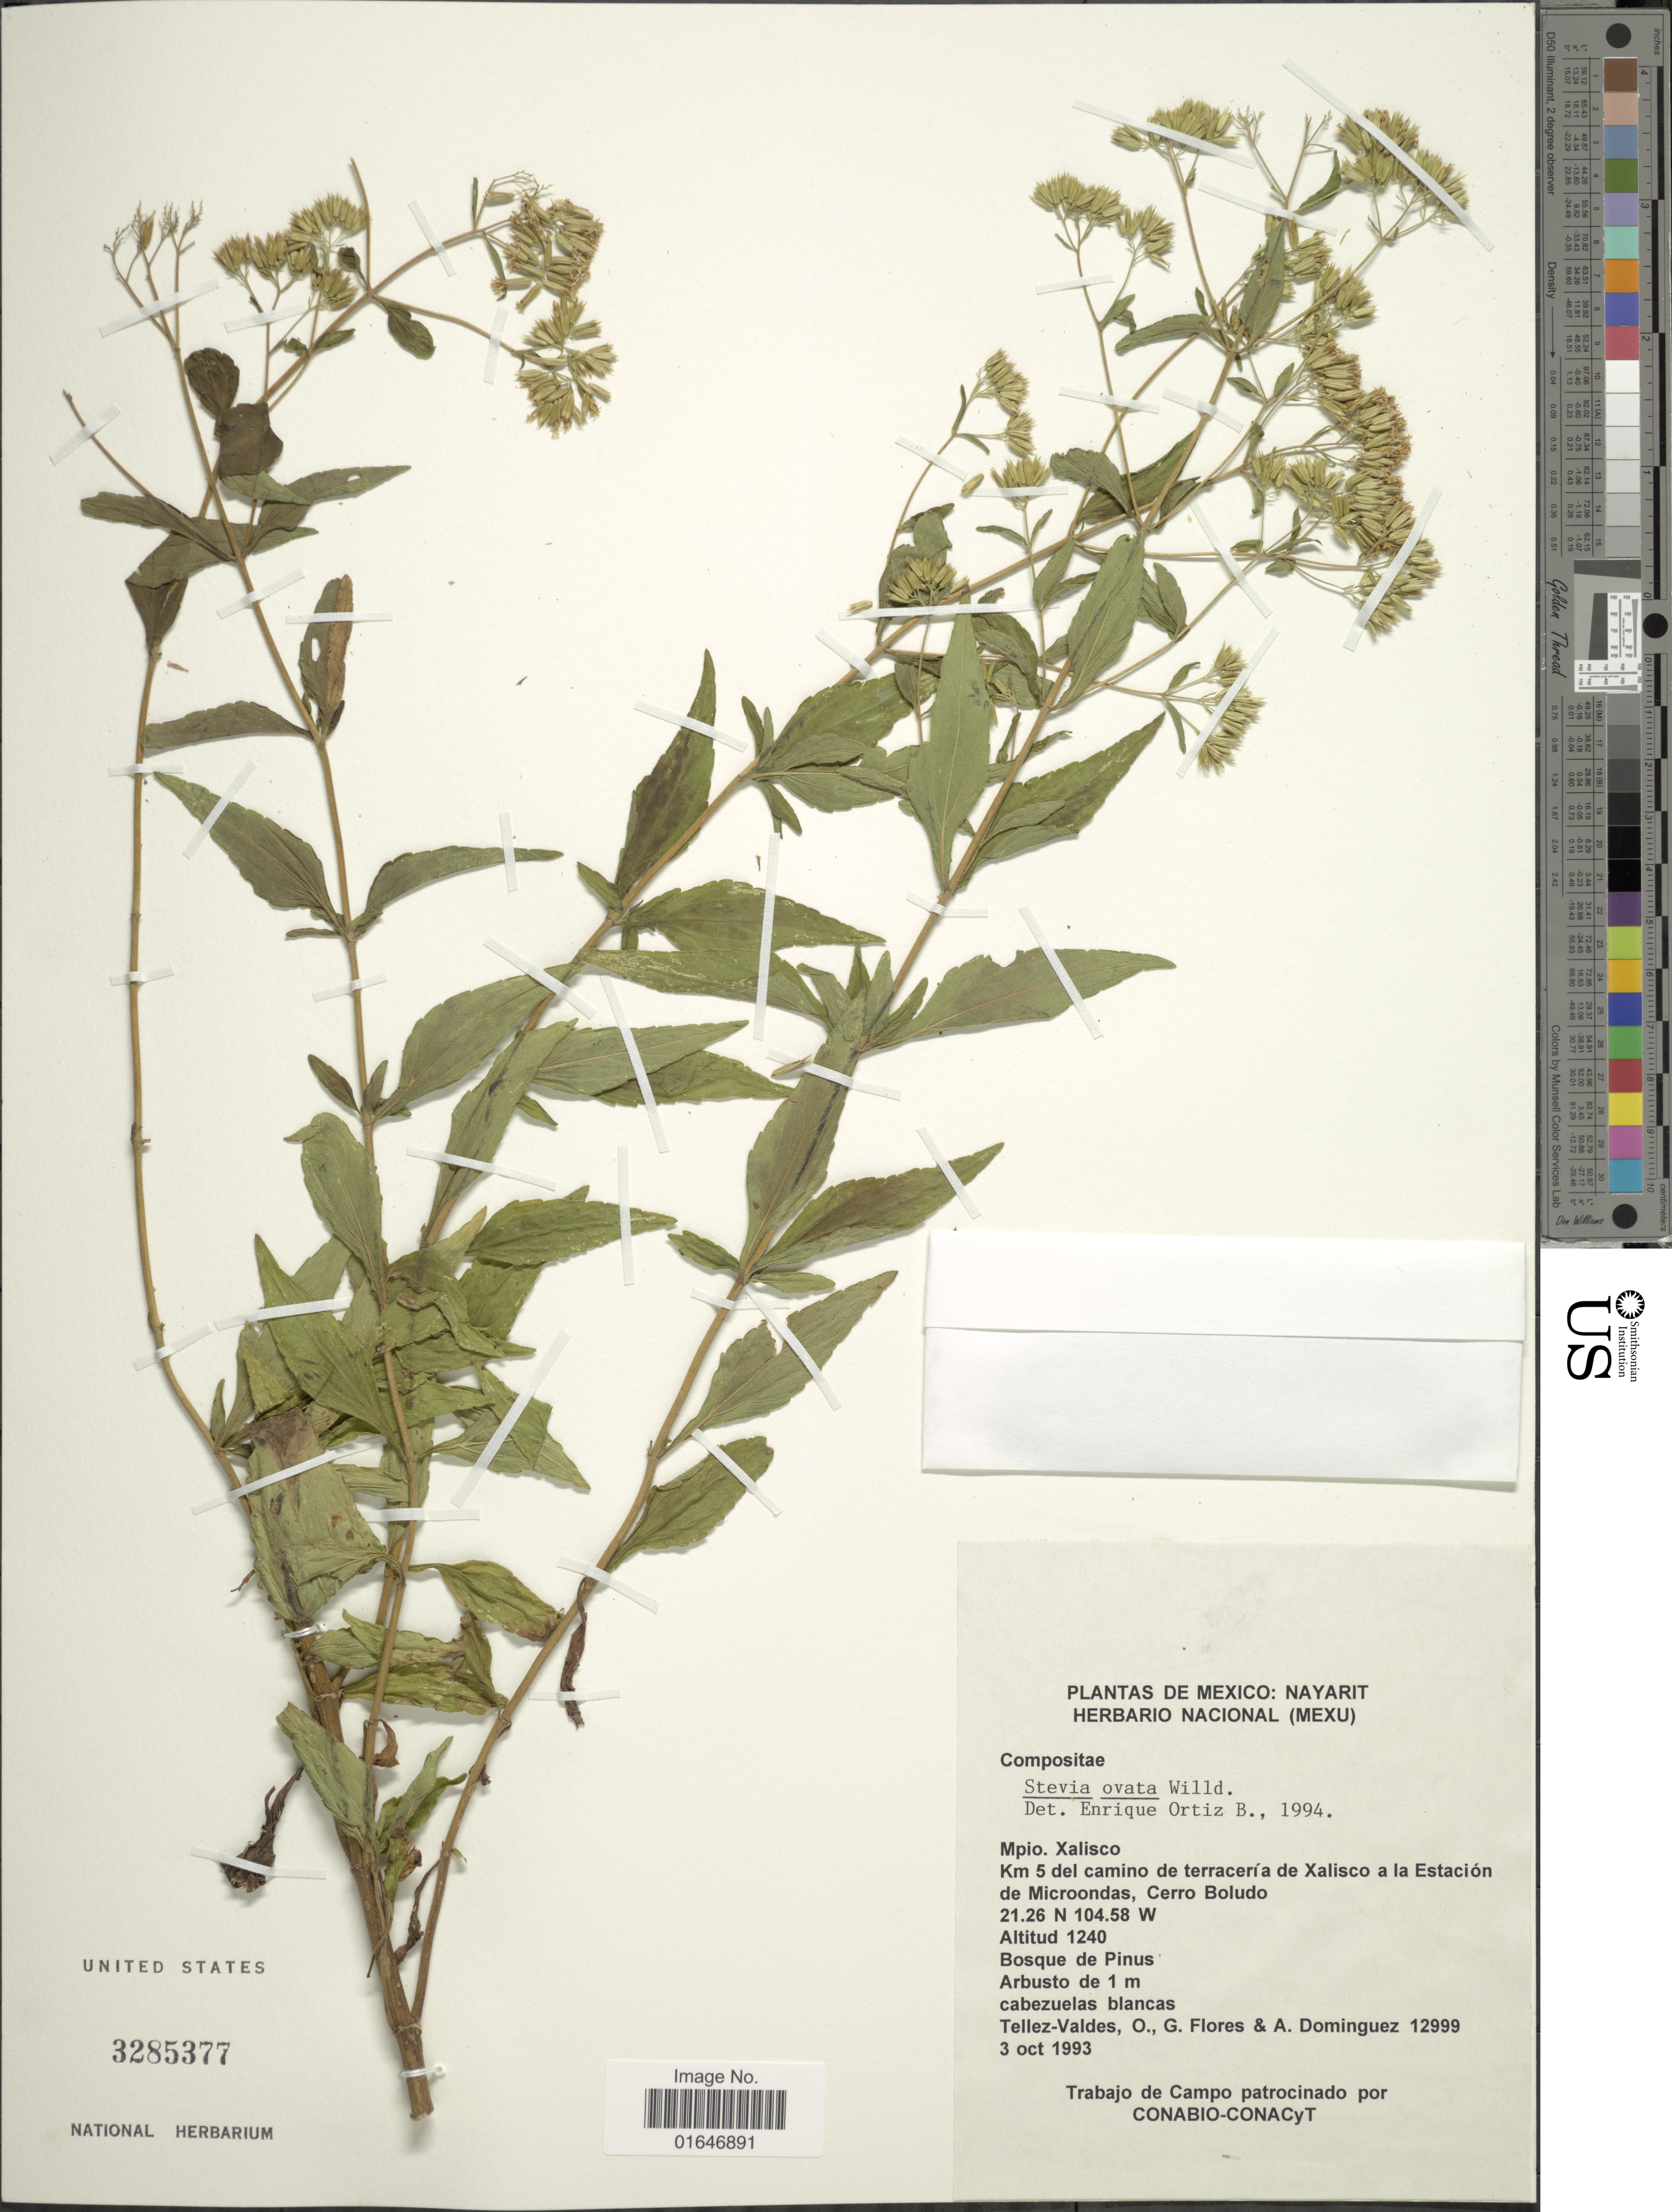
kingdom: Plantae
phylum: Tracheophyta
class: Magnoliopsida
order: Asterales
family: Asteraceae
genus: Stevia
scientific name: Stevia ovata var. ovata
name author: Willd.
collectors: O. Téllez V., G. Flores F. & A. Dominguez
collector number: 12999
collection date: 1993-10-03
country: Mexico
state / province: Nayarit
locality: Mpio. Xalisco, Km 5 del camino de terracería de Xalisco a la Estación de Microondas, Cerro Boludo.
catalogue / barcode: US 3285377